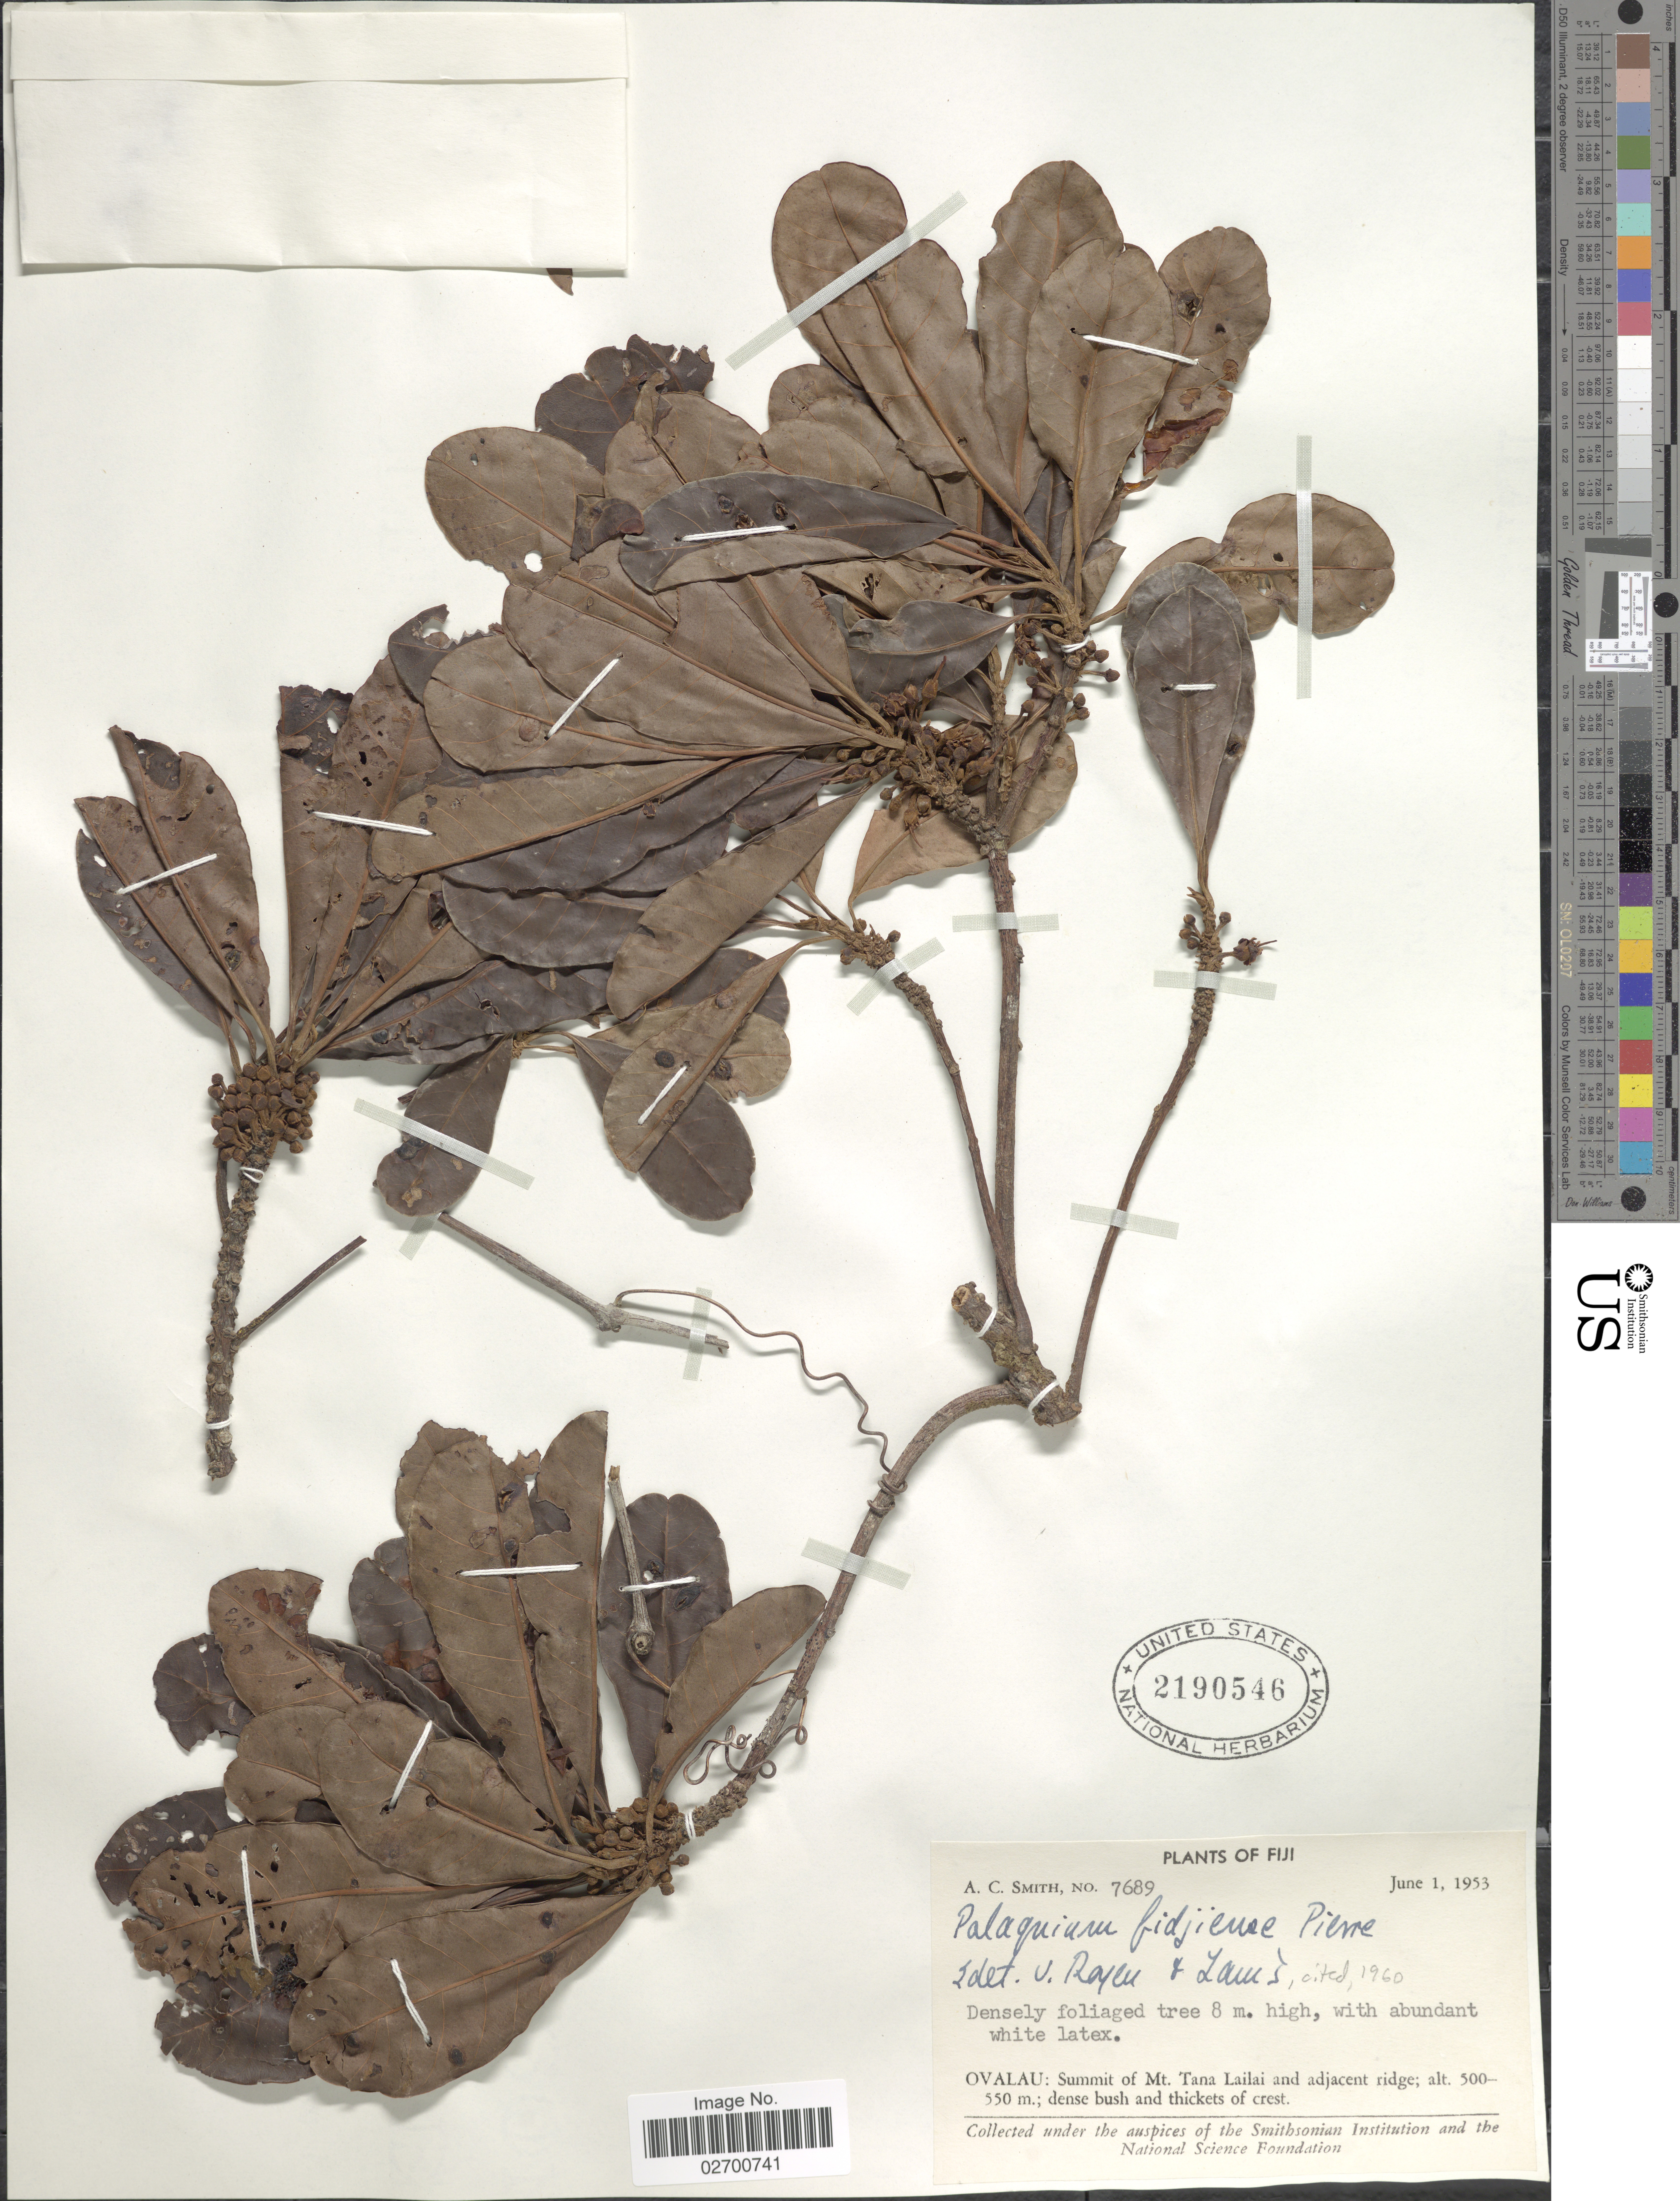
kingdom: Plantae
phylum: Tracheophyta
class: Magnoliopsida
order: Ericales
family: Sapotaceae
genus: Palaquium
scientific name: Palaquium fidjiense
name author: Pierre ex Dubard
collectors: A. C. Smith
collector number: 7689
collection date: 1953-06-01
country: Fiji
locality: Ovalau: Summit of Mt. Tana Lailai and adjacent ridge.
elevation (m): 500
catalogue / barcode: US 2190546